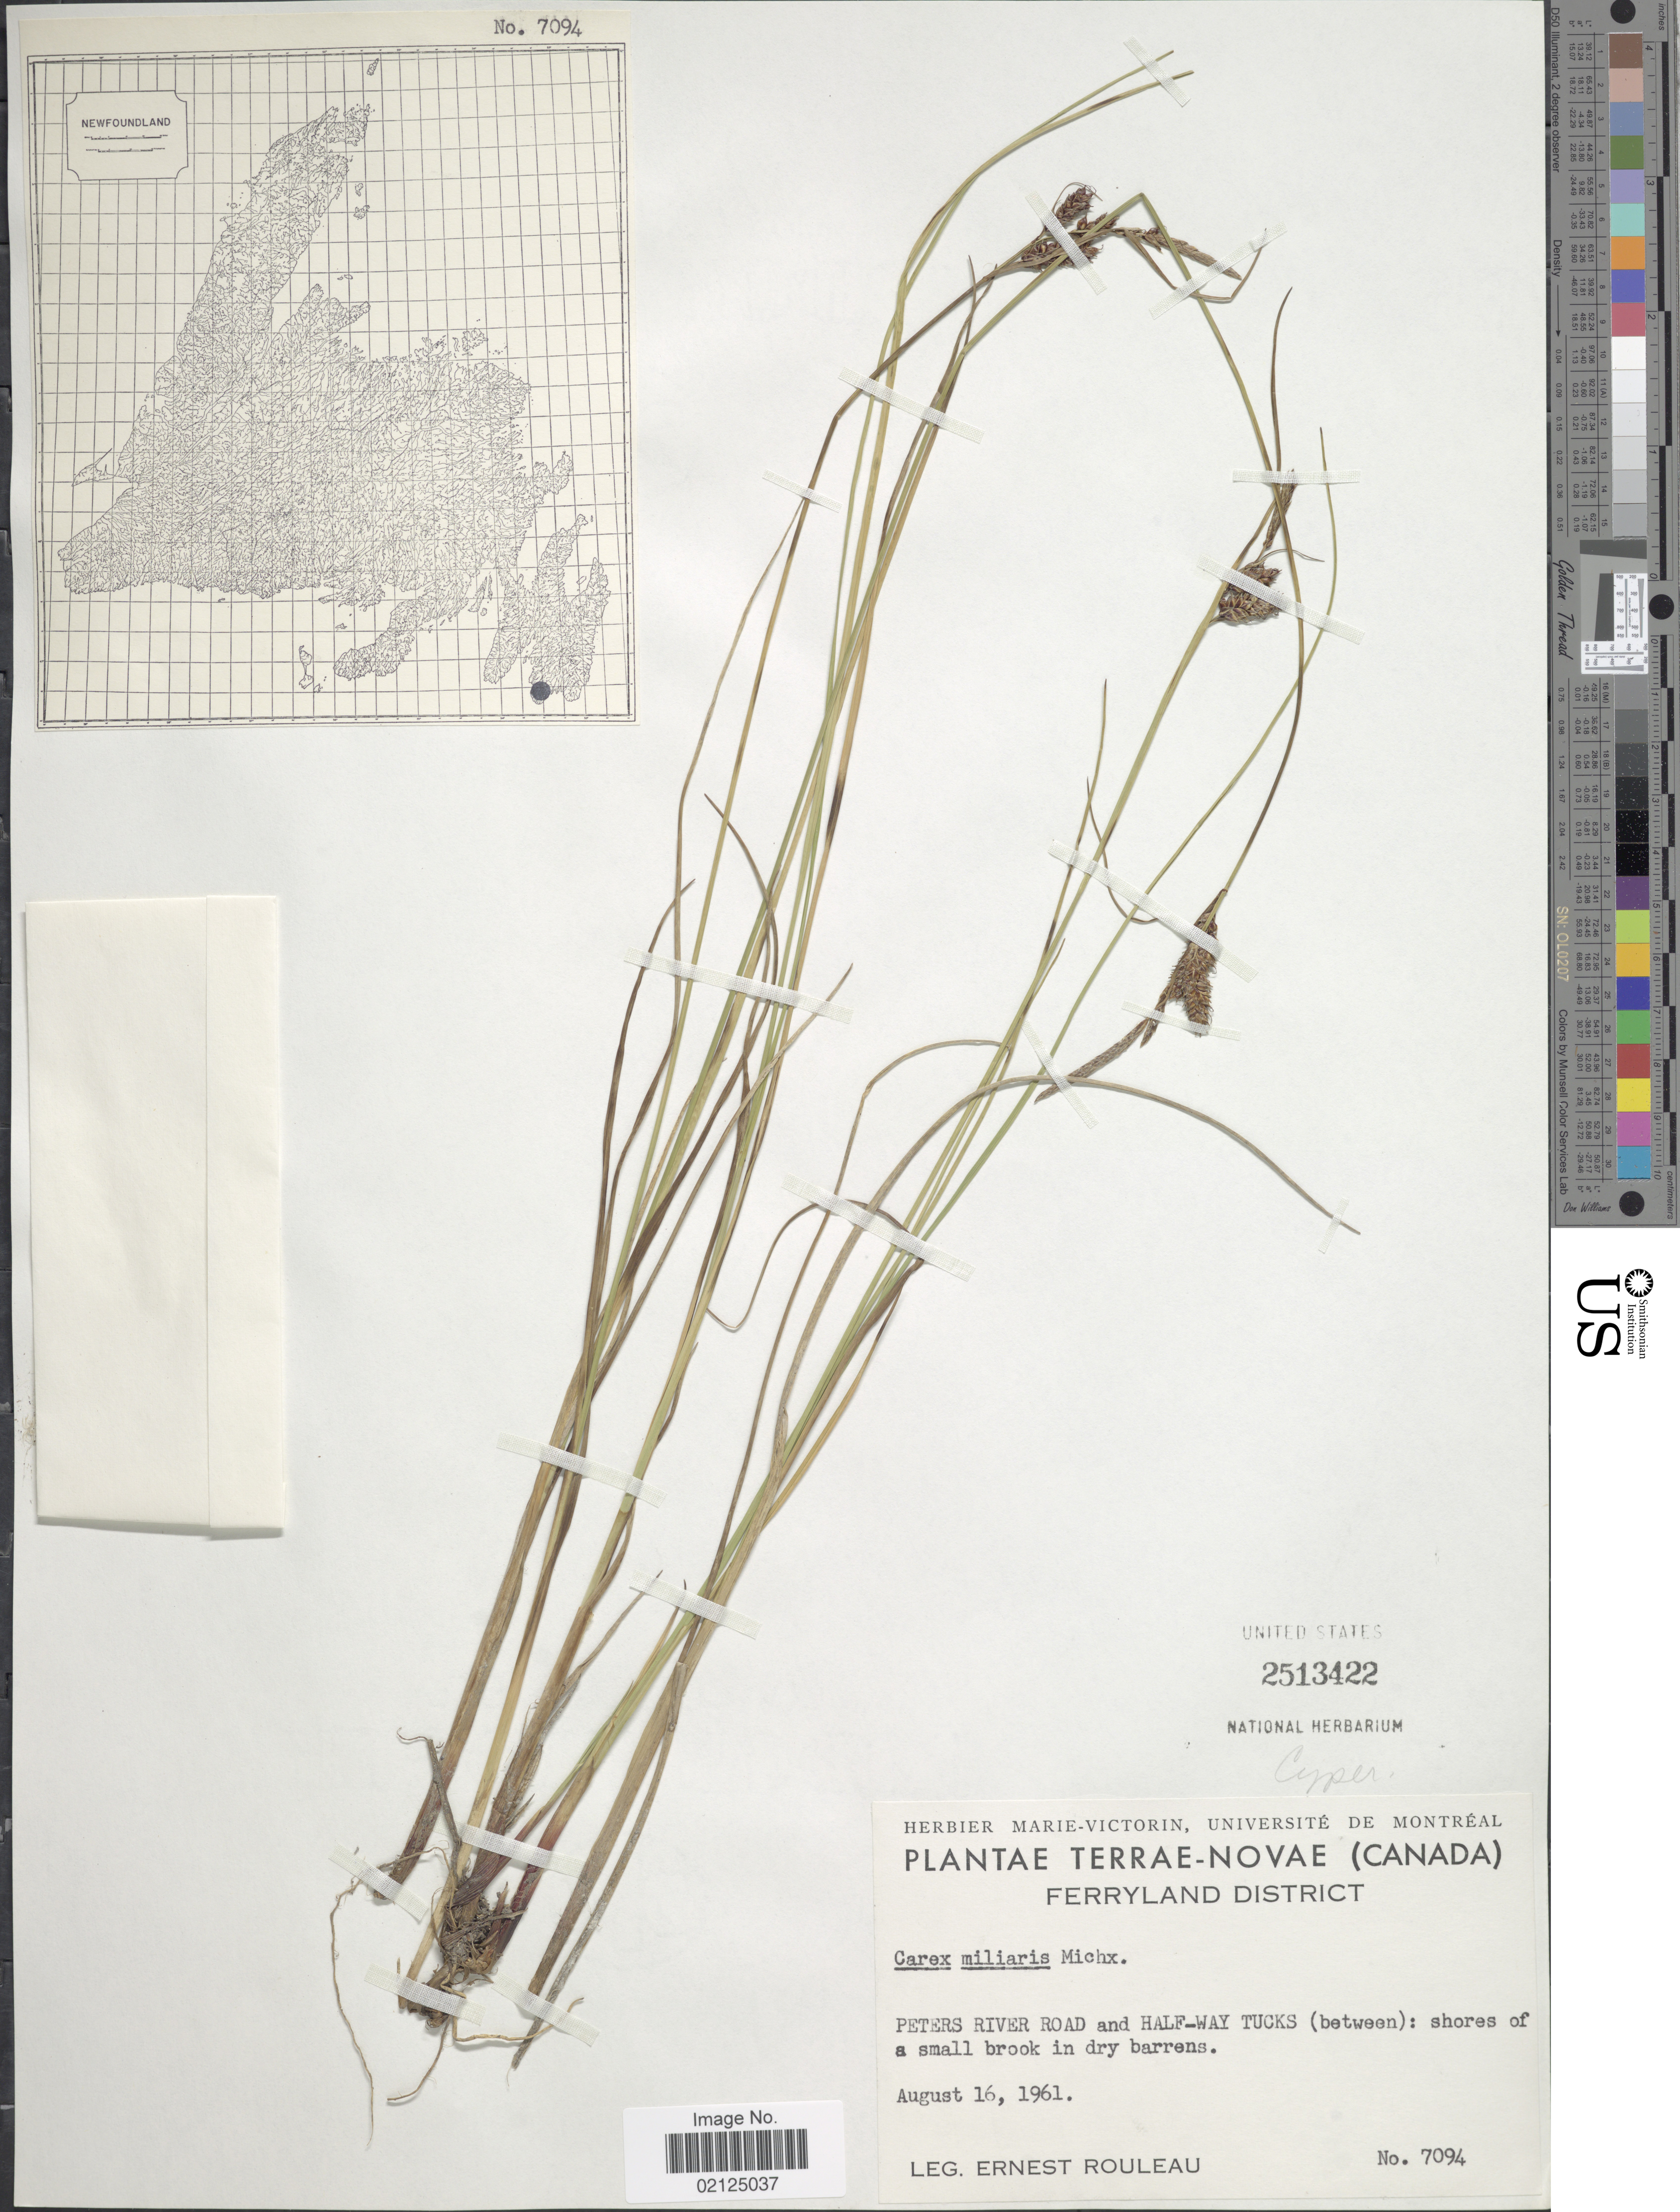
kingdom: Plantae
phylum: Tracheophyta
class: Liliopsida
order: Poales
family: Cyperaceae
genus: Carex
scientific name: Carex miliaris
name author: Michx.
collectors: J. Rouleau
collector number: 7094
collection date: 1961-08-16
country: Canada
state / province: Newfoundland and Labrador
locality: Terrae-Novae, Ferryland District, Peters River Road and Half-Way Tucks (between)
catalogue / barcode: US 2513422